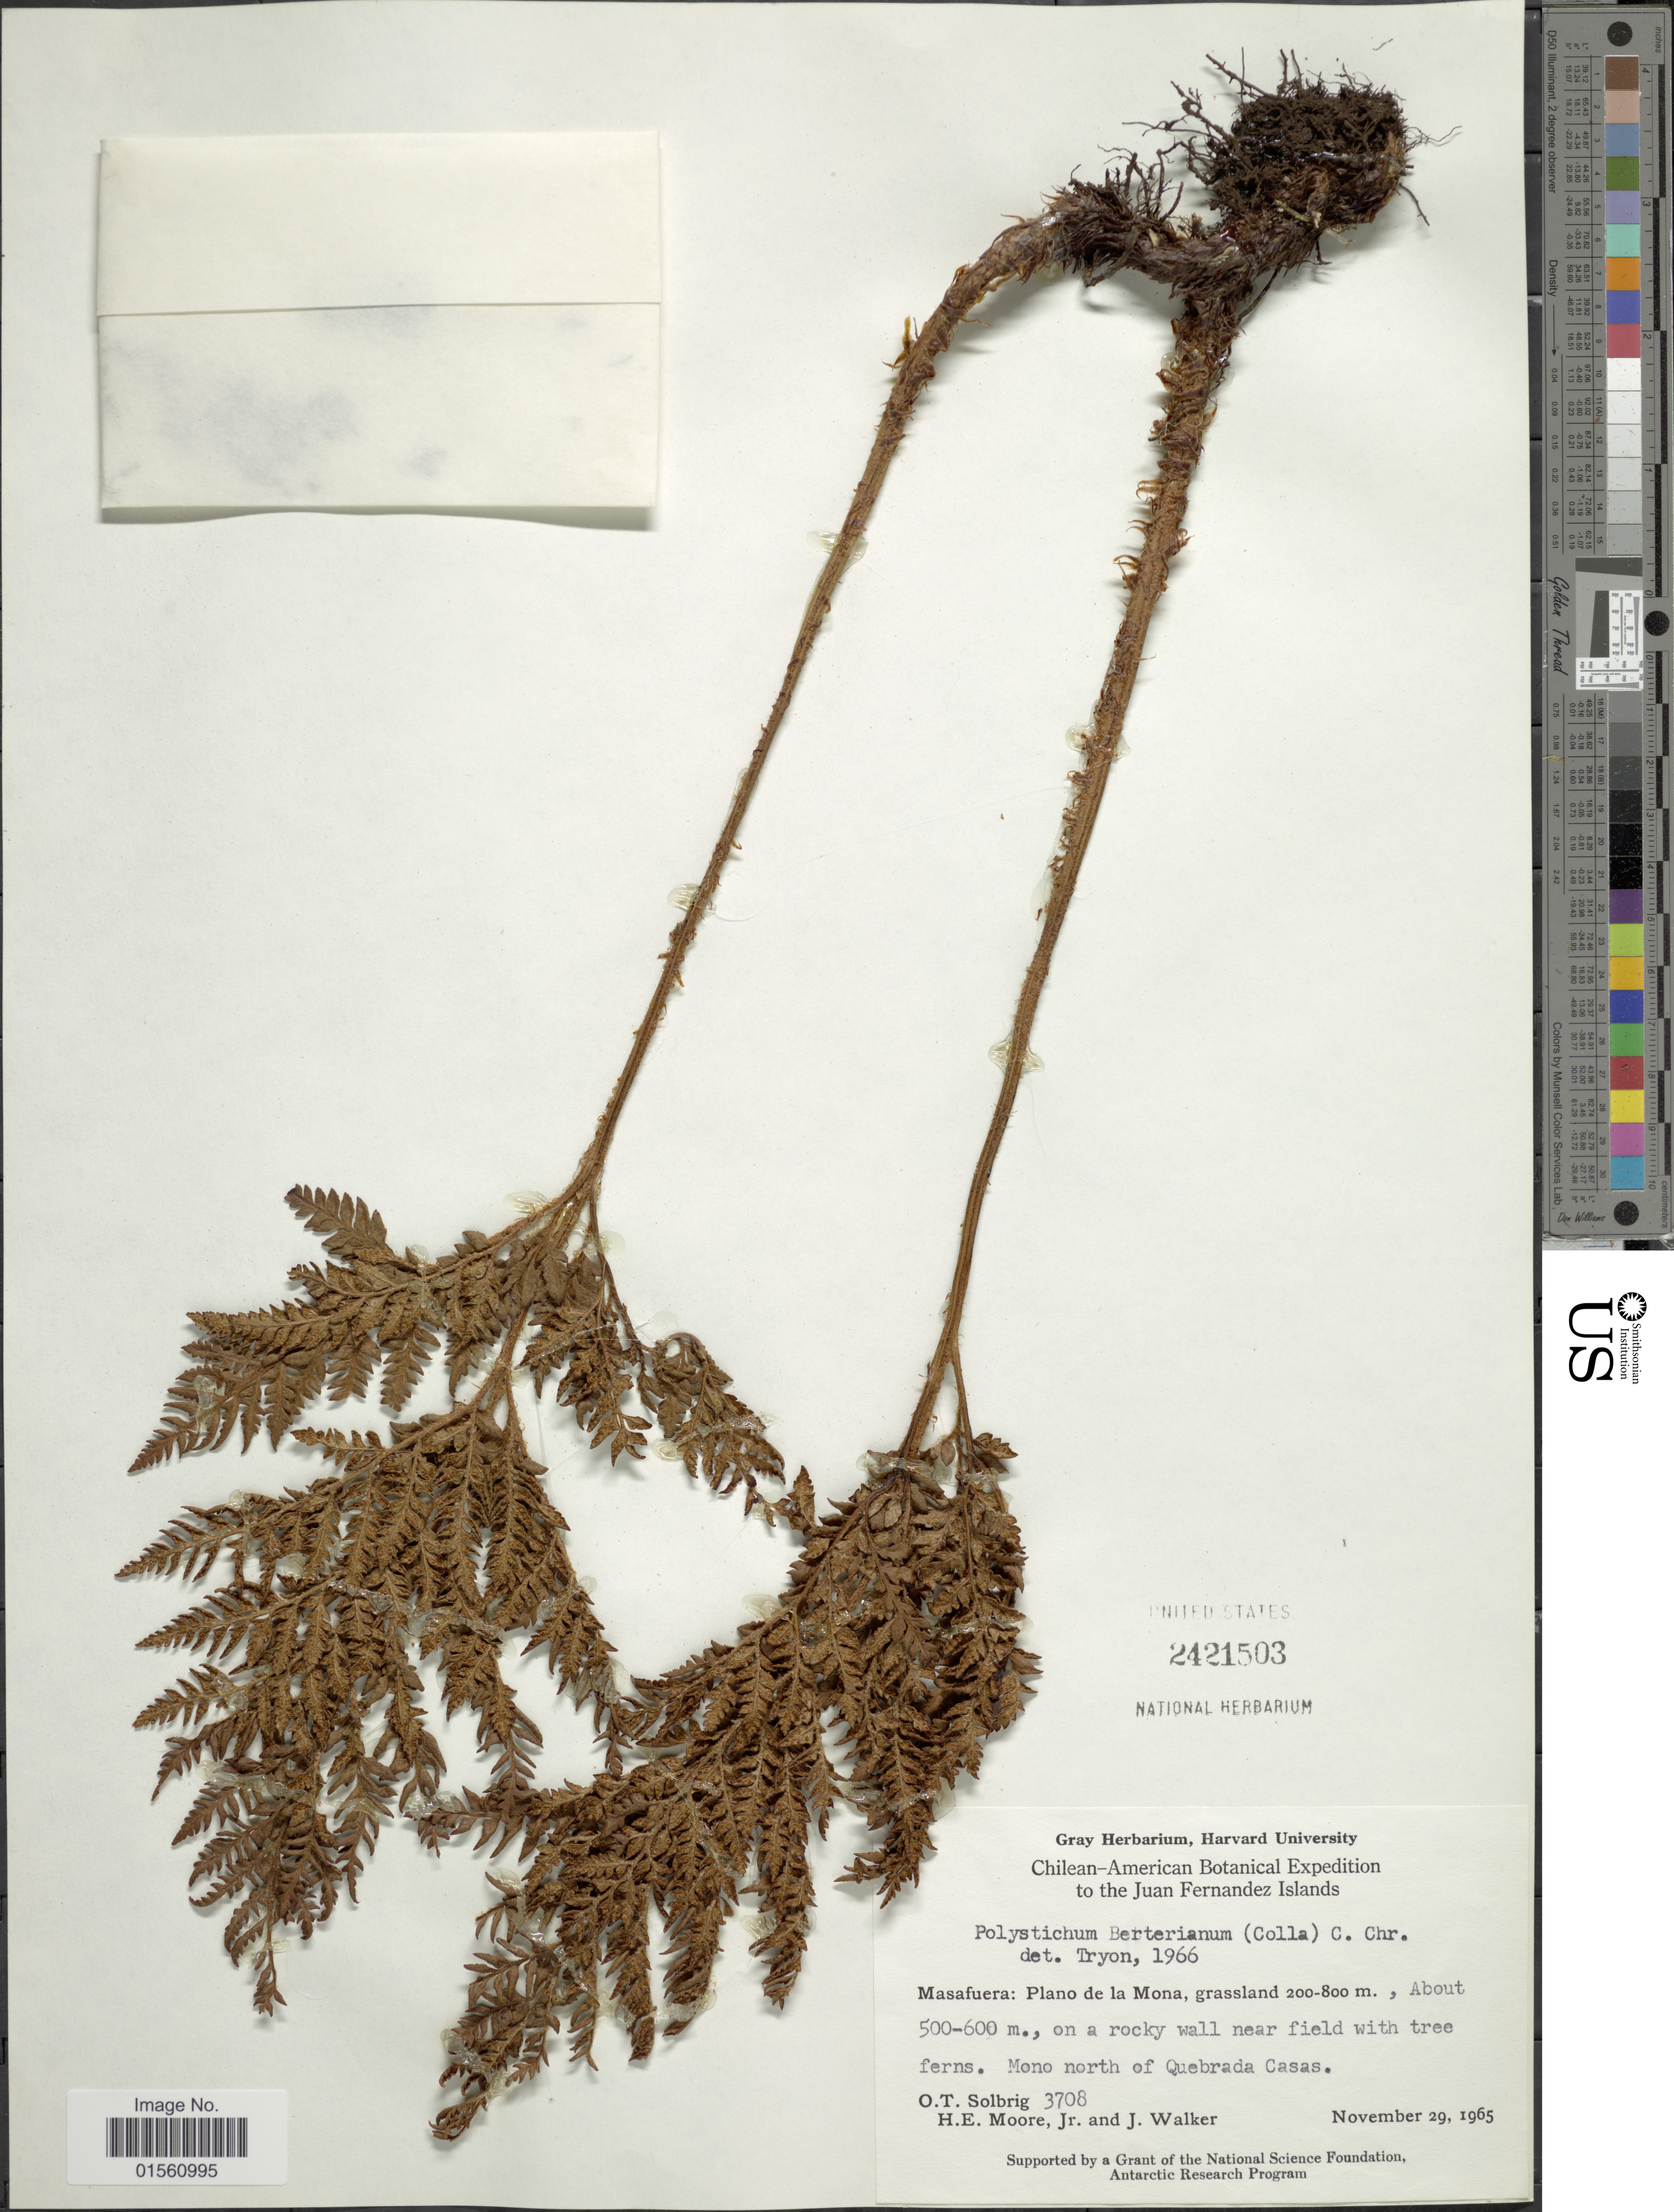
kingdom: Plantae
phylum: Tracheophyta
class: Polypodiopsida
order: Polypodiales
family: Dryopteridaceae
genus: Rumohra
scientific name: Rumohra berteroana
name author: (Colla) J.J. Rodr.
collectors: O. T. Solbrig, H. Moore & J. Walker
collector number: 3708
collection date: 1965-11-29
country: Chile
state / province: Valparaíso (V)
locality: Masafuera: Plano de la Mona, Grassland, Mono North of Quebrada Casas, Juan Fernandez Islands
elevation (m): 200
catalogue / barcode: US 2421503